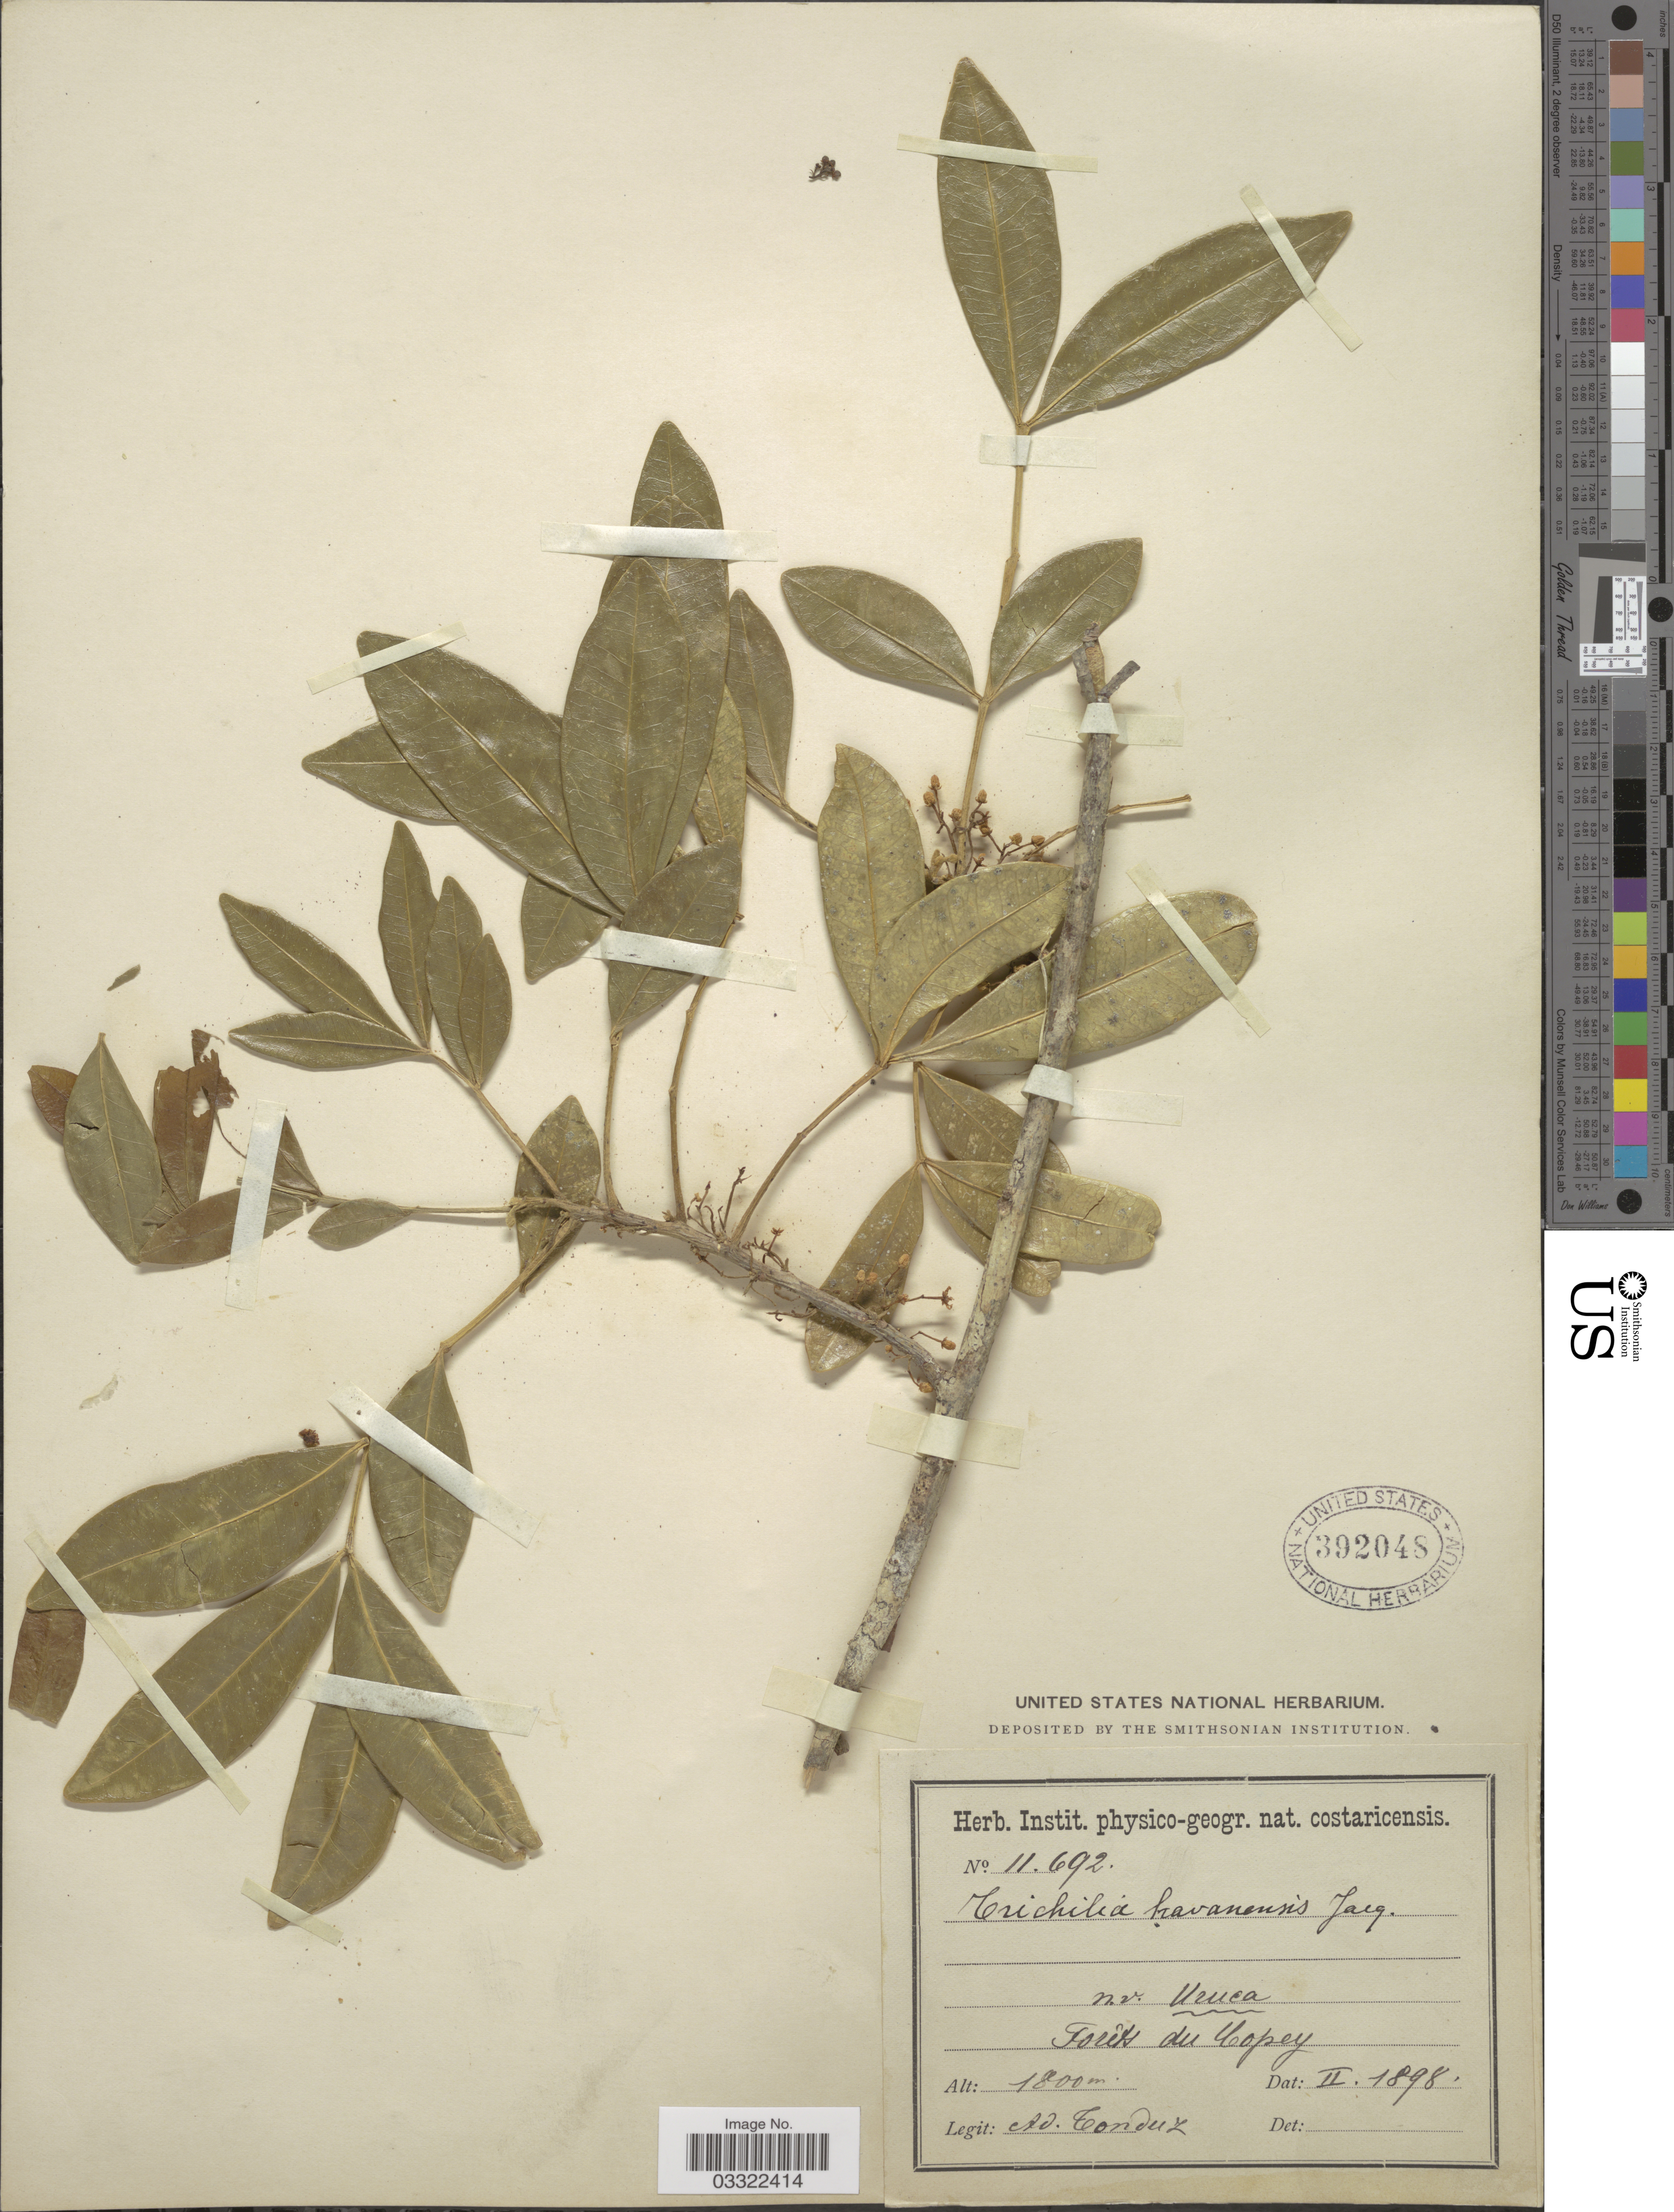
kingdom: Plantae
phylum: Tracheophyta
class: Magnoliopsida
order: Sapindales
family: Meliaceae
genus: Trichilia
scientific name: Trichilia havanensis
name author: Jacq.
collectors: A. Tonduz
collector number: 11692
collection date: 1898-02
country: Costa Rica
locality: Forêts du Copey.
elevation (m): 1800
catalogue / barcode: US 392048